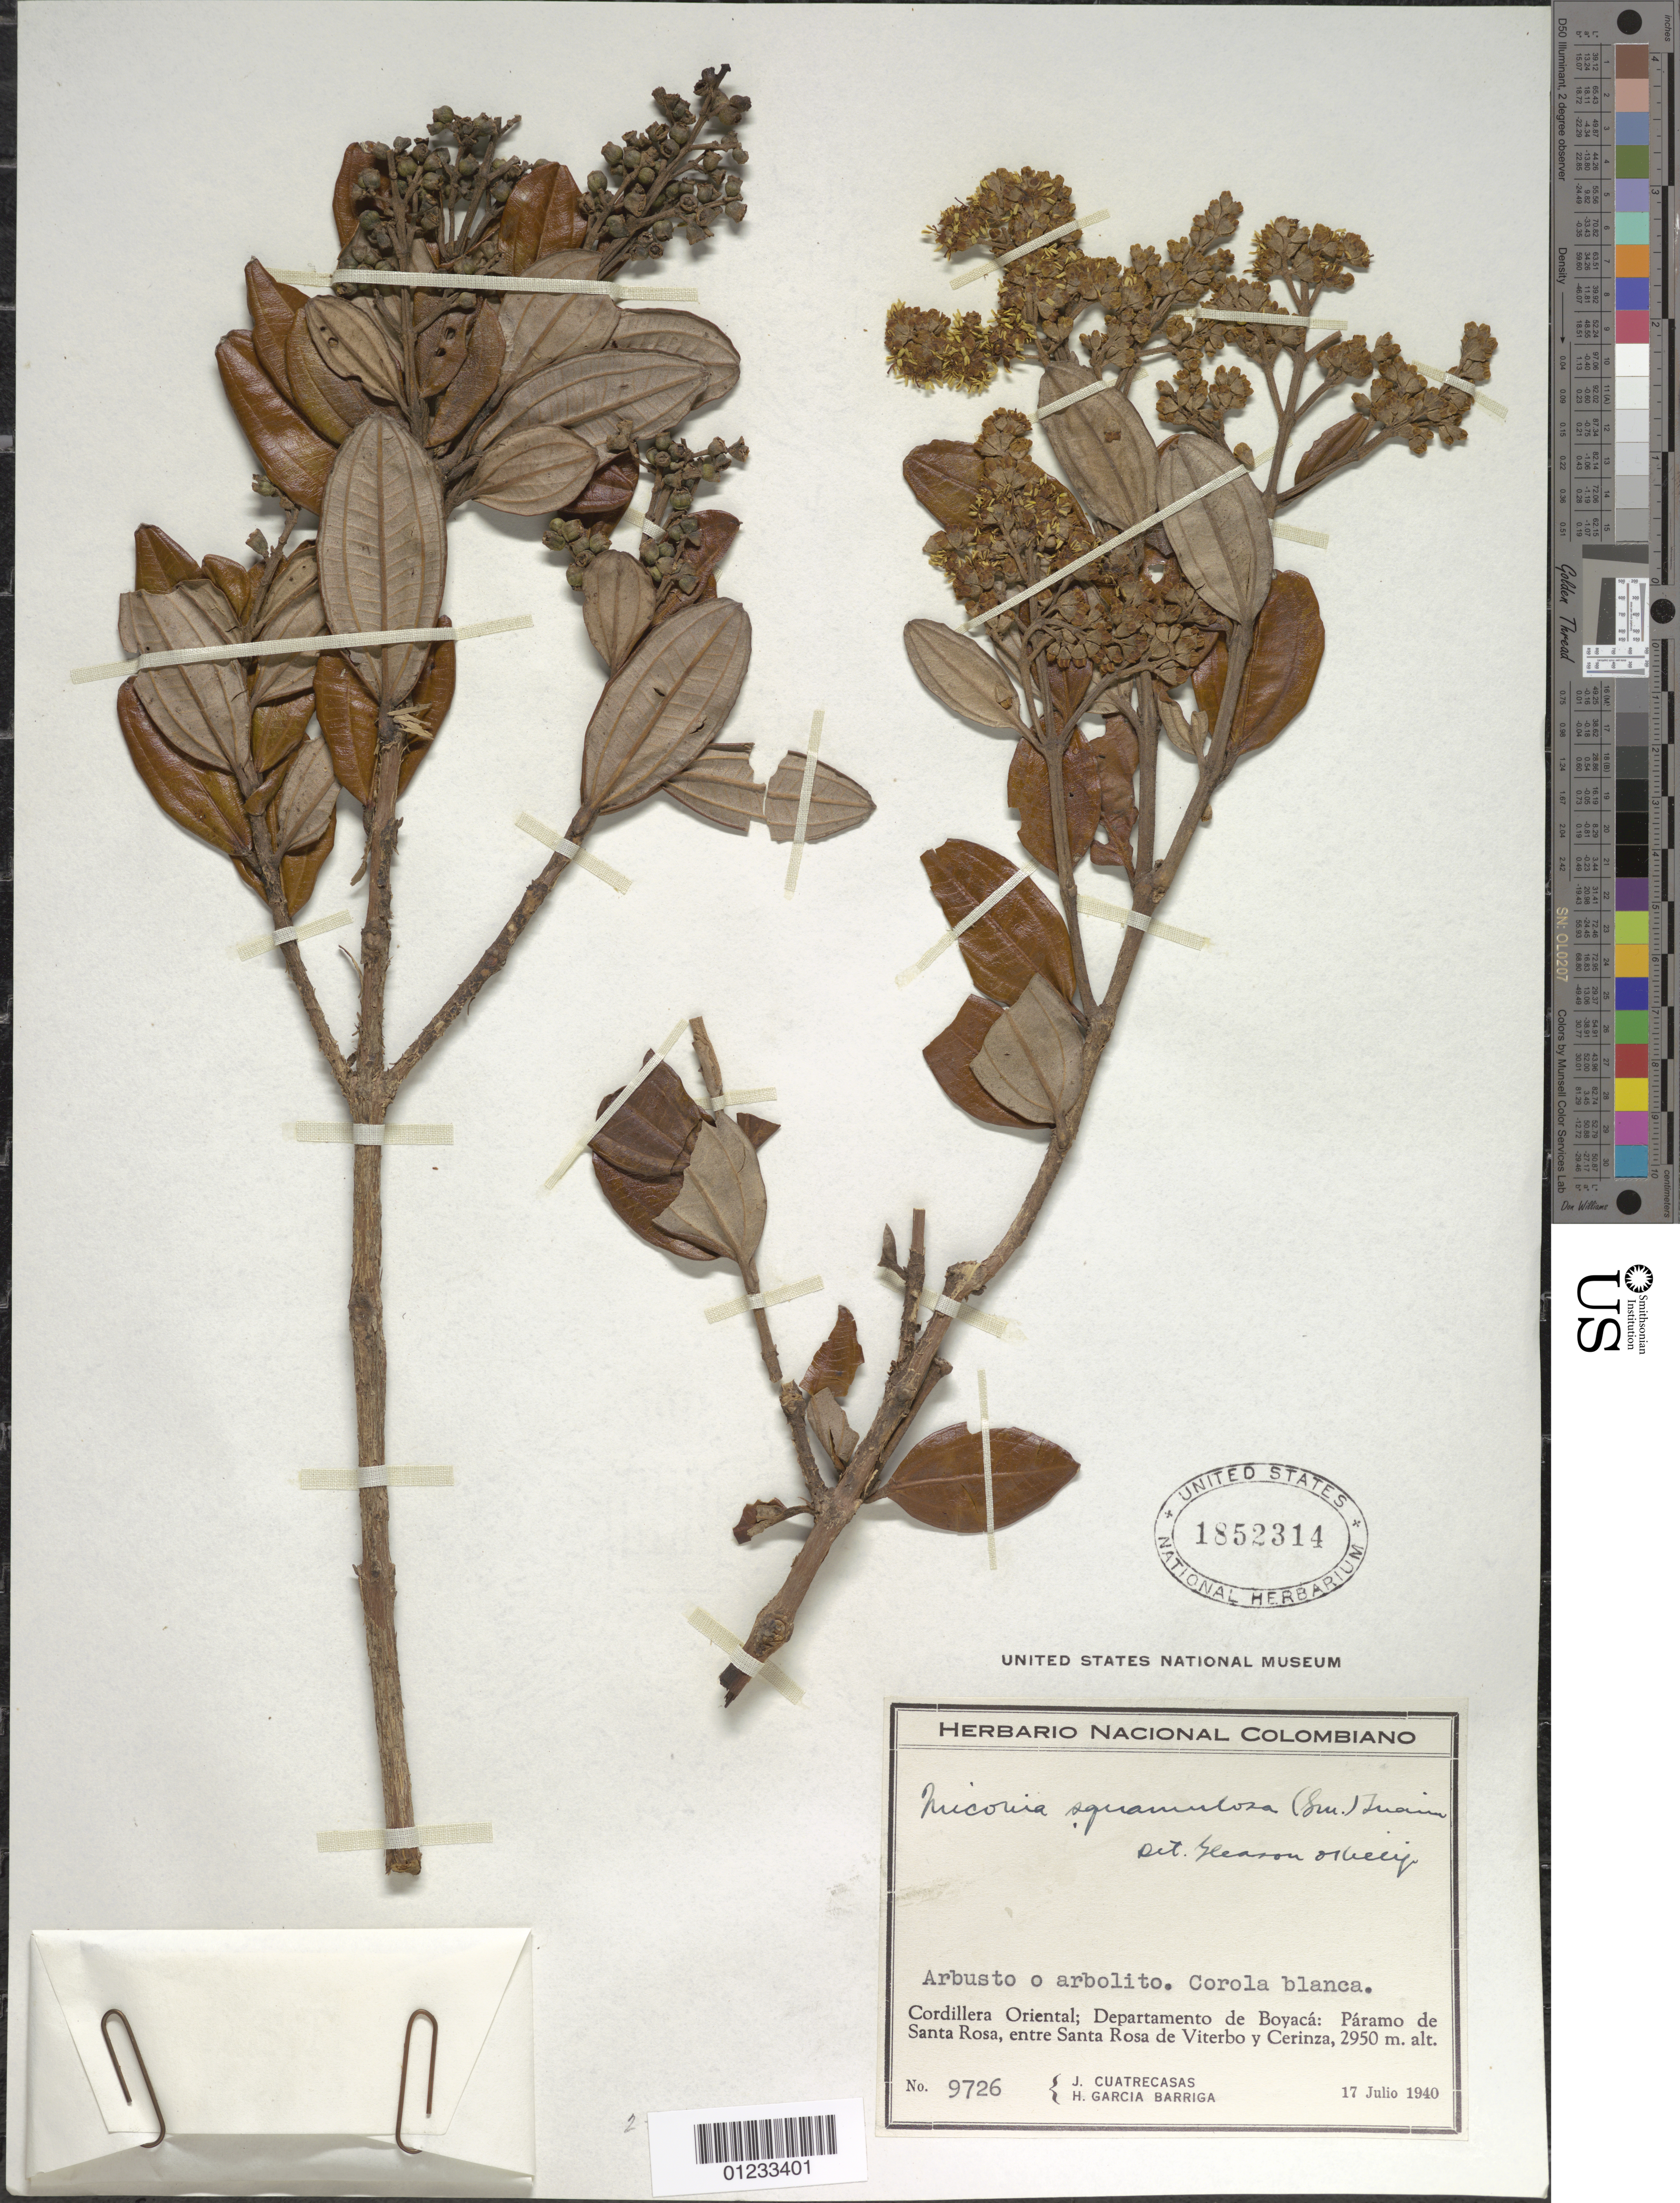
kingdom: Plantae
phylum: Tracheophyta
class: Magnoliopsida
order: Myrtales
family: Melastomataceae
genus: Miconia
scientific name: Miconia squamulosa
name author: (Sm.) Triana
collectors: J. Cuatrecasas & H. García Barriga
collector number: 9726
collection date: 1940-07-17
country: Colombia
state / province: Boyacá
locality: Cordillera Oriental; Paramo de Santa Rosa, entre Santa Rosa de Viterbo y Cerinza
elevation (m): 2950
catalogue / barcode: US 1852314